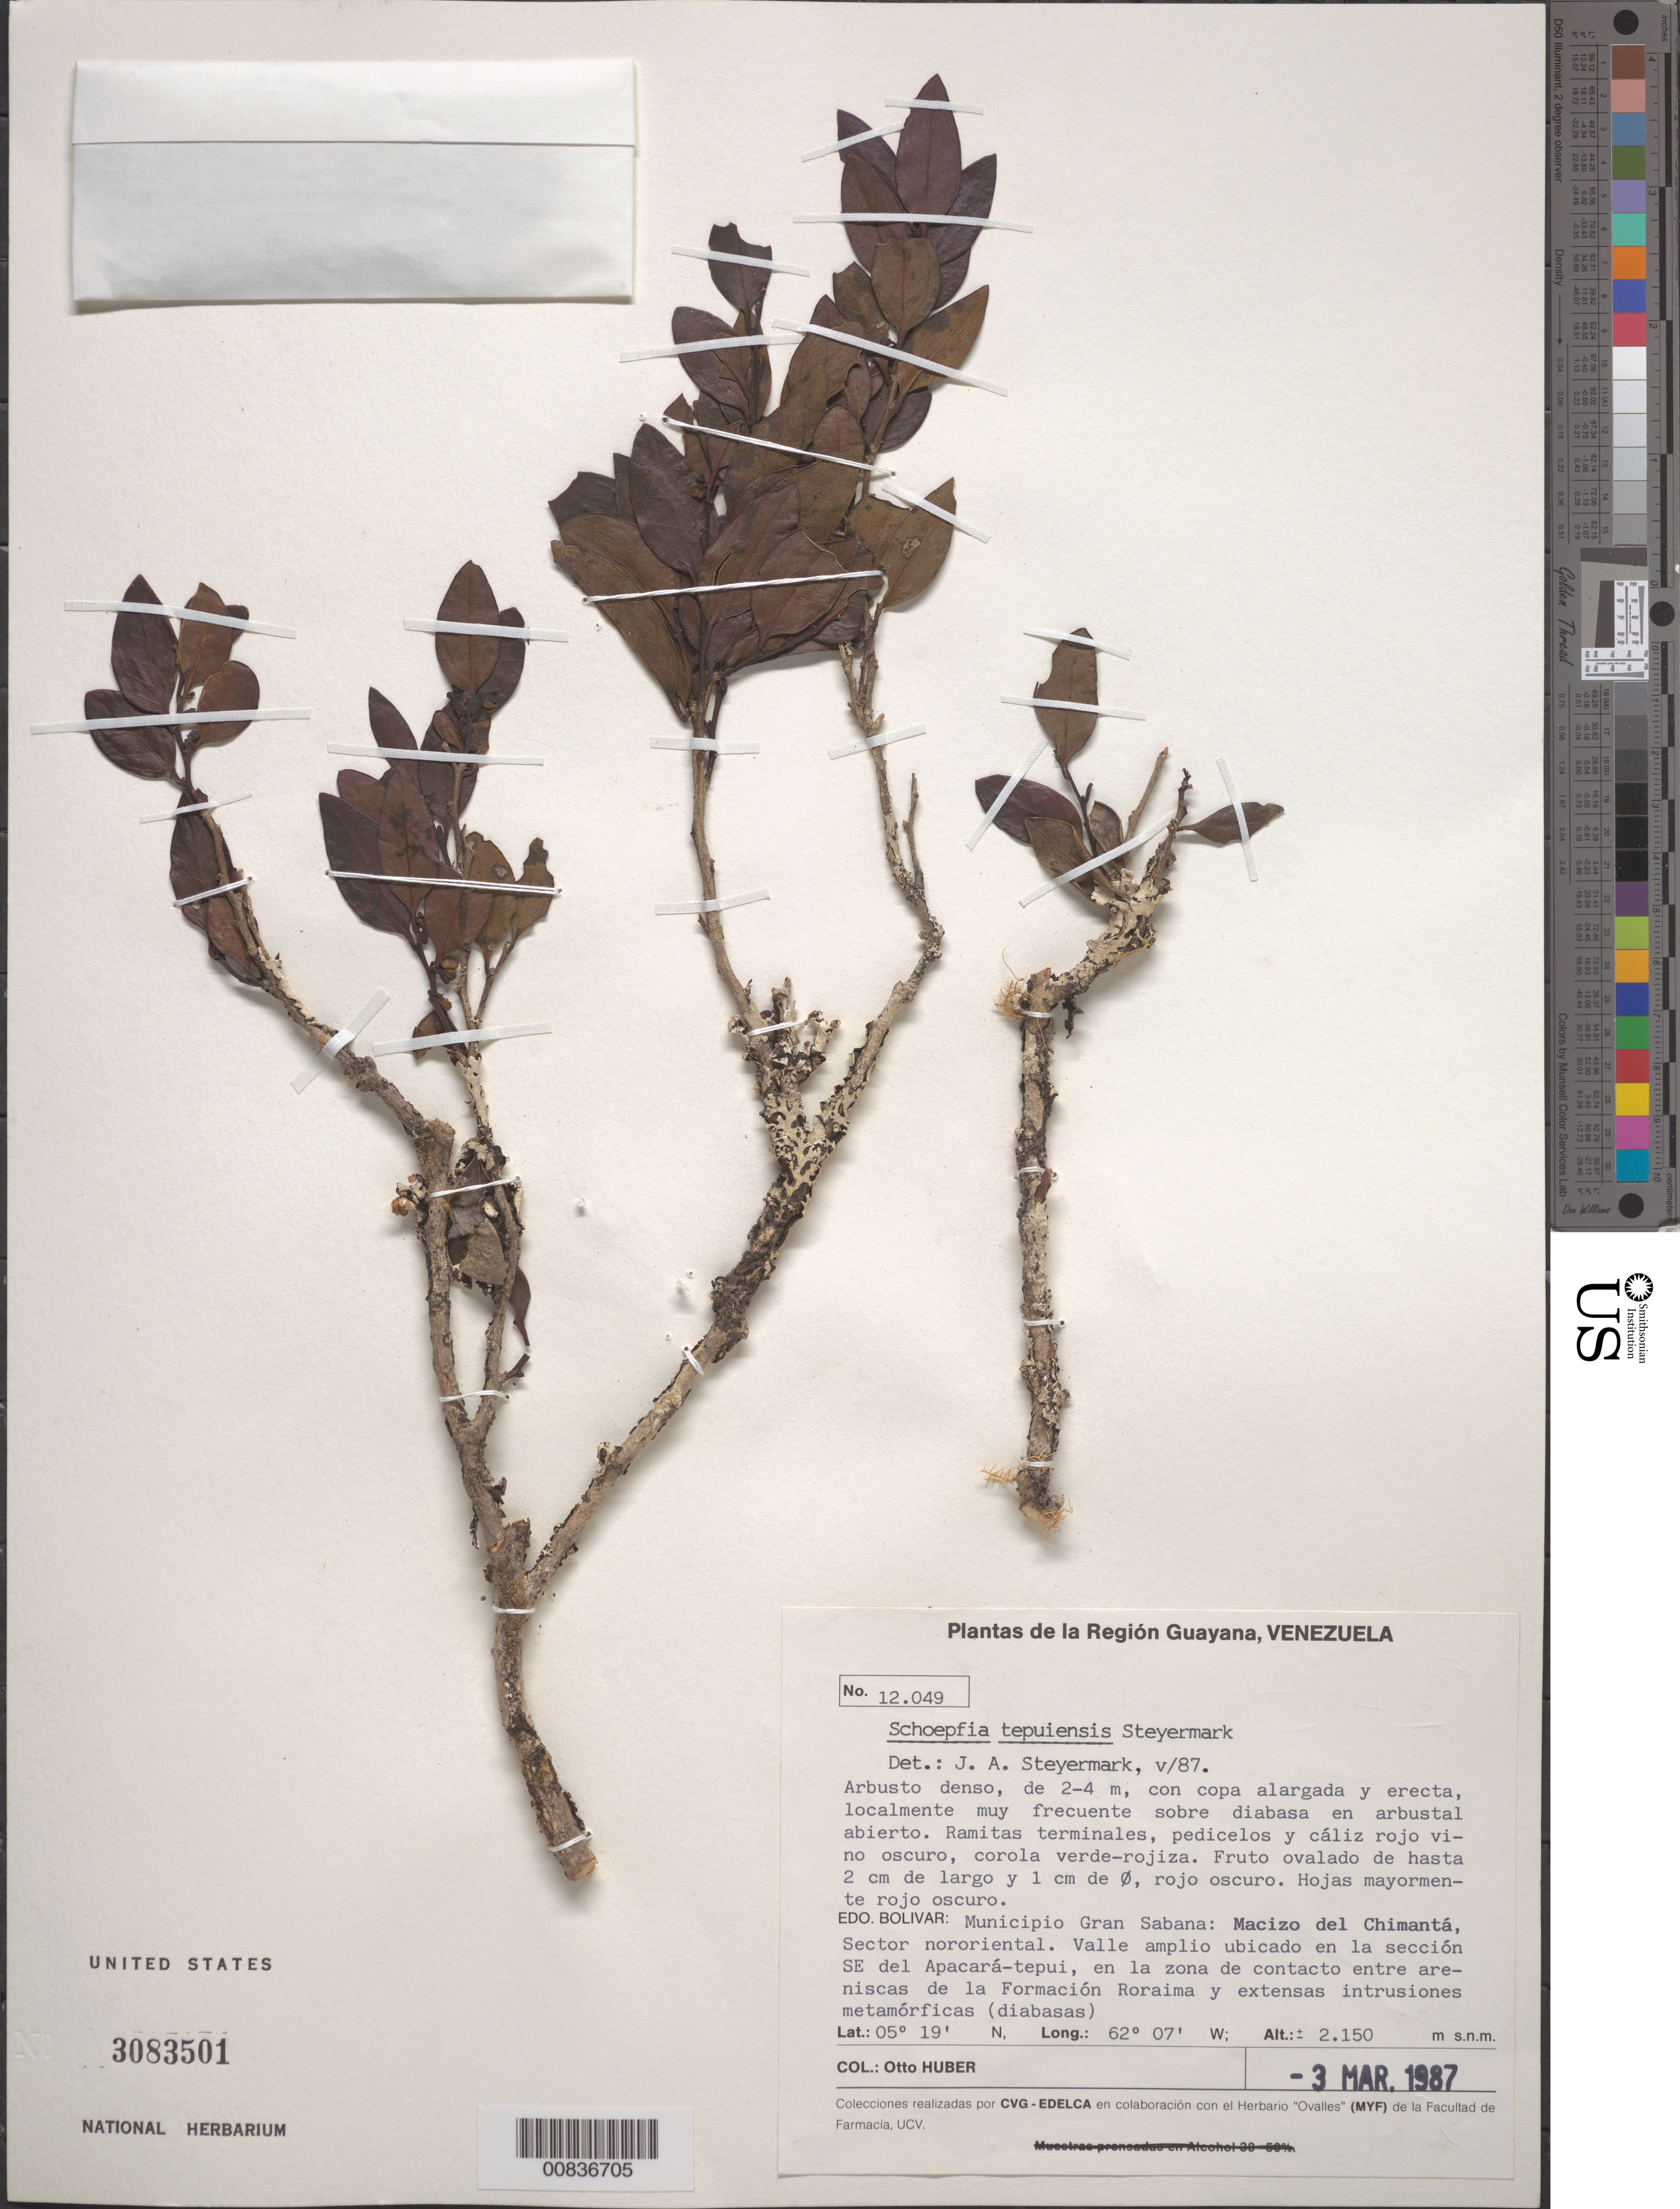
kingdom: Plantae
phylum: Tracheophyta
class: Magnoliopsida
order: Santalales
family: Schoepfiaceae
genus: Schoepfia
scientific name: Schoepfia tepuiensis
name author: Steyerm.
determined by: Steyermark, Julian A., (VEN)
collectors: O. Huber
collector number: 12049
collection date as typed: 3-Mar-87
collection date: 1987-03-03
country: Venezuela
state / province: Bolívar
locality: Mun. Gran Sabana, Macizo del Chimantá, sector nororiental, sección SE del Apacará-tepuí, en la zona de contacto entre areniscas de la Formación Roraima y extensas intrusiones metamór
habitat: Valle amplio ubicado, limited to thin shrubland on dolerite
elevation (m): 2150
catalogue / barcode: US 3083501